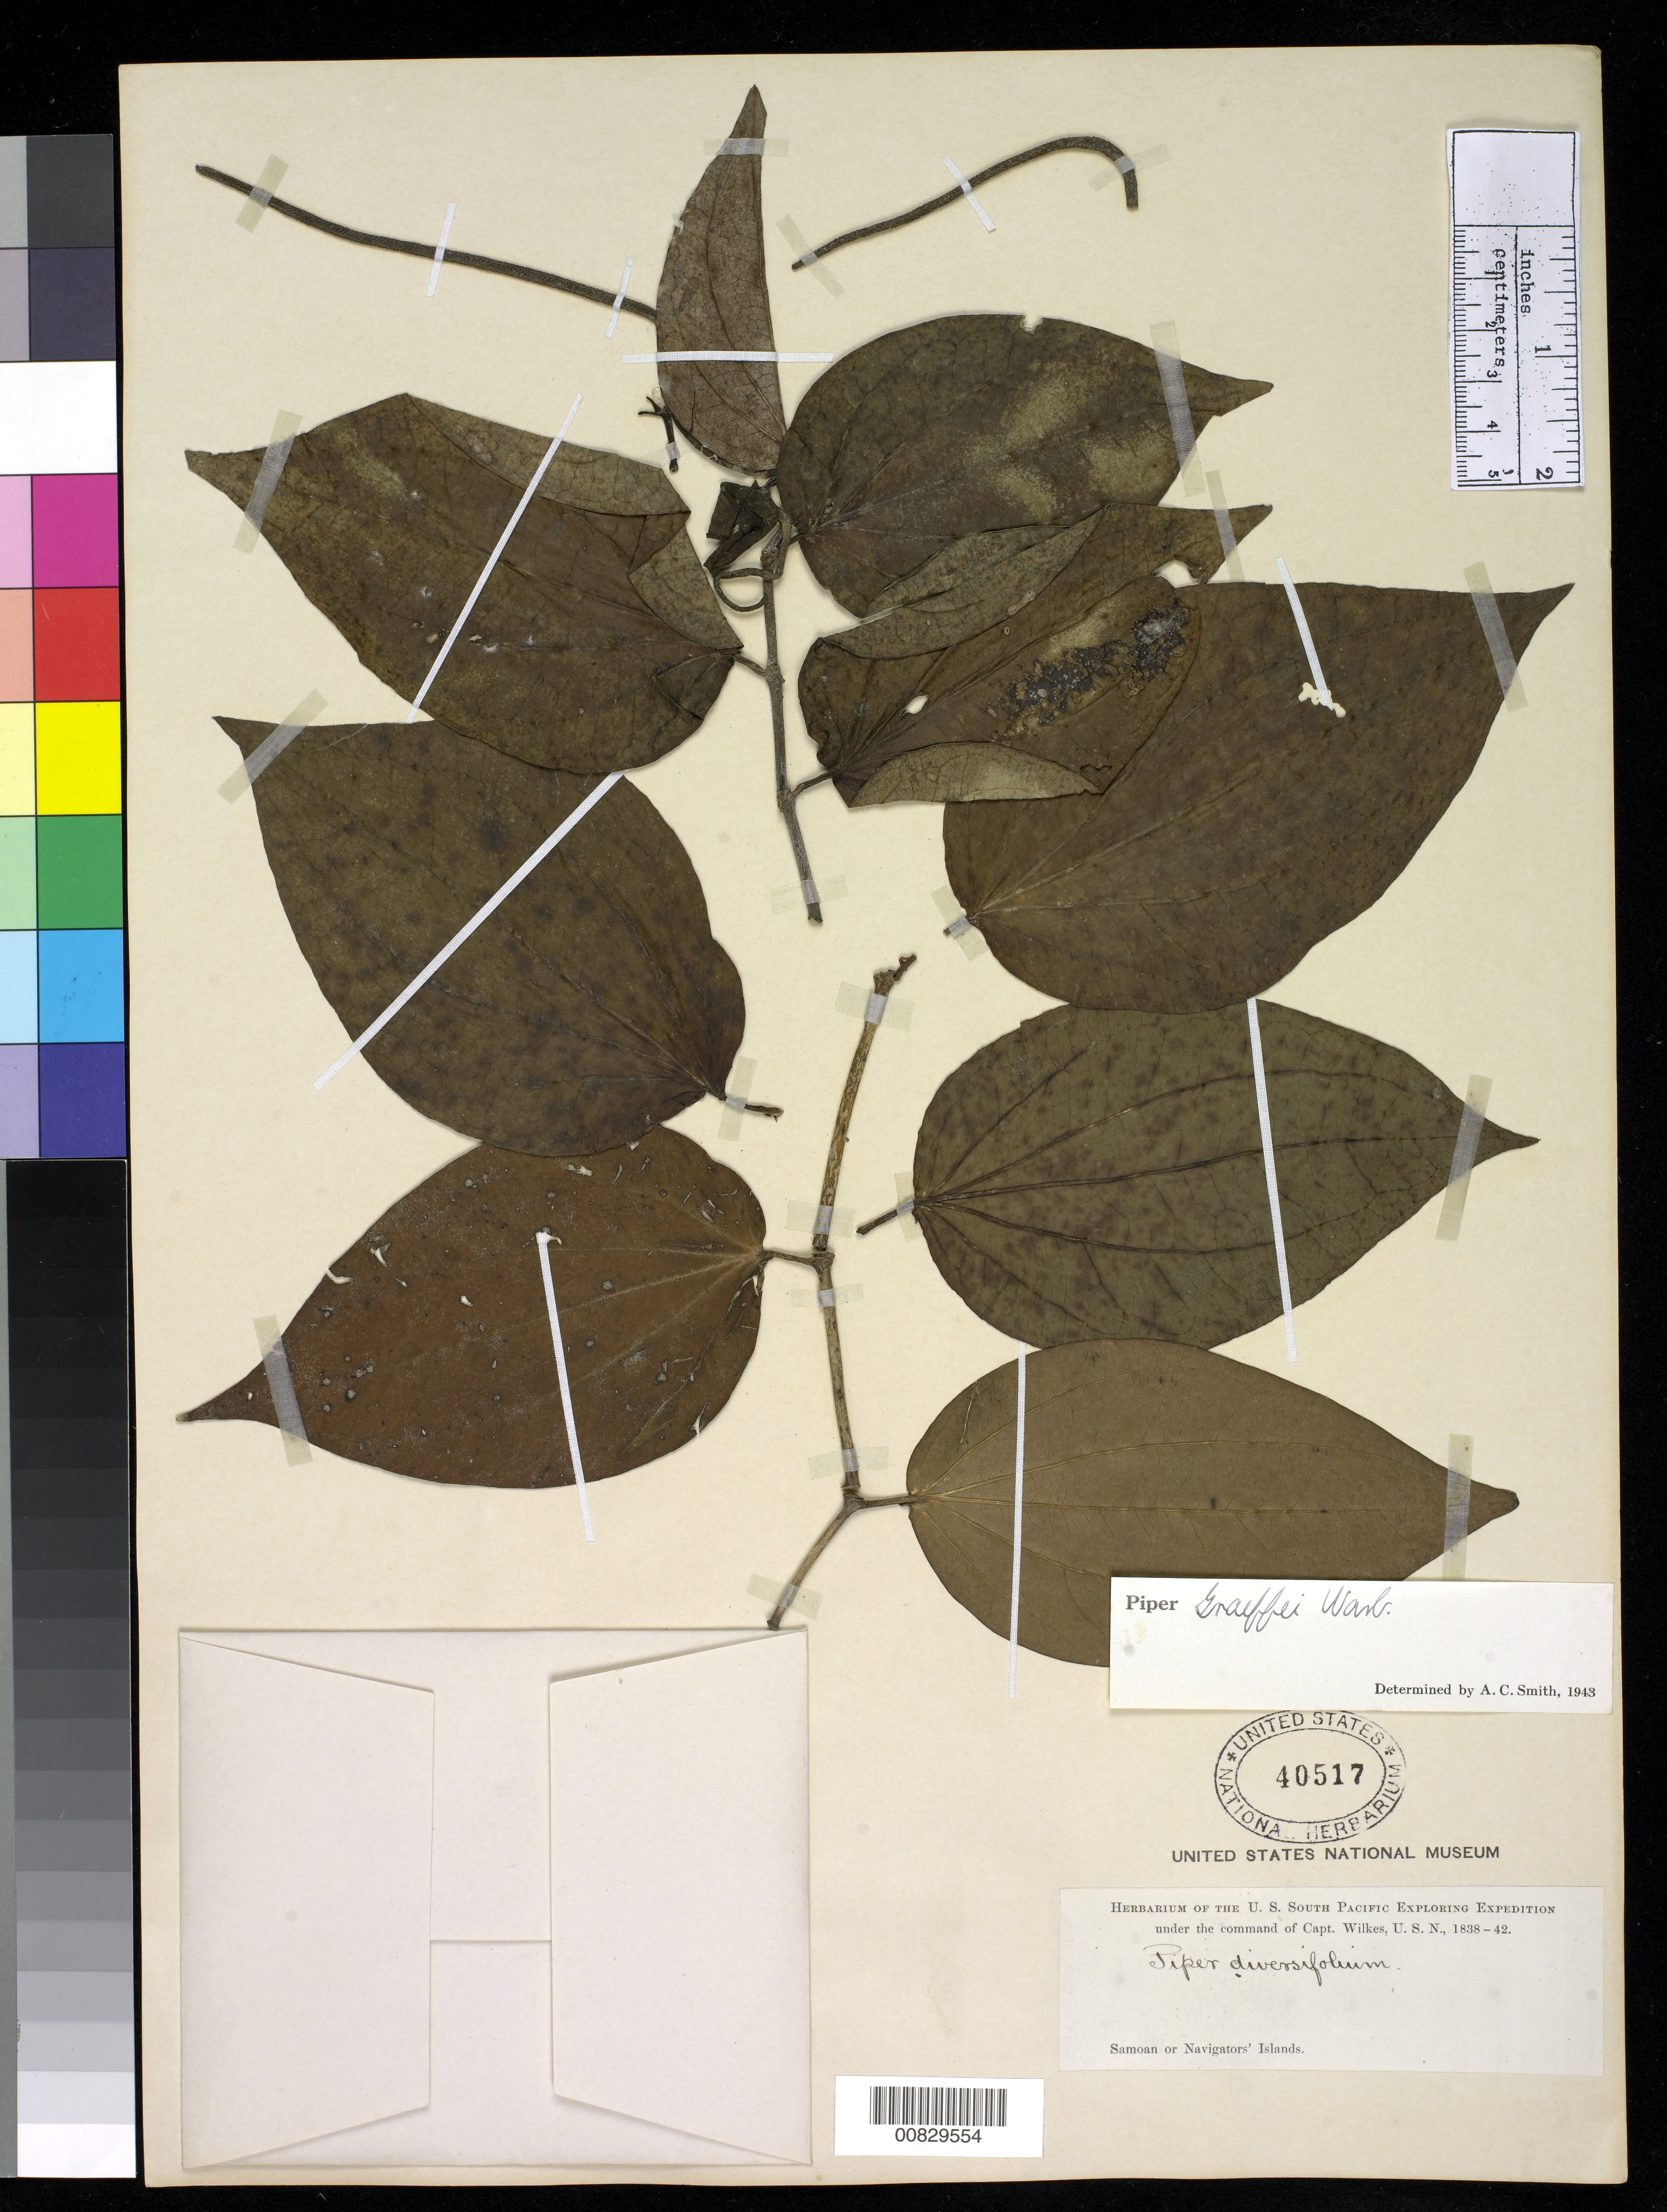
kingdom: Plantae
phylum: Tracheophyta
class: Magnoliopsida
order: Piperales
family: Piperaceae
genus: Piper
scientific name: Piper graeffei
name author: Warb.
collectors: Wilkes Explor. Exped.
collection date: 1838/1842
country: American Samoa / Samoa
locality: Samoan or Navigators' Islands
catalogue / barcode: US 40517